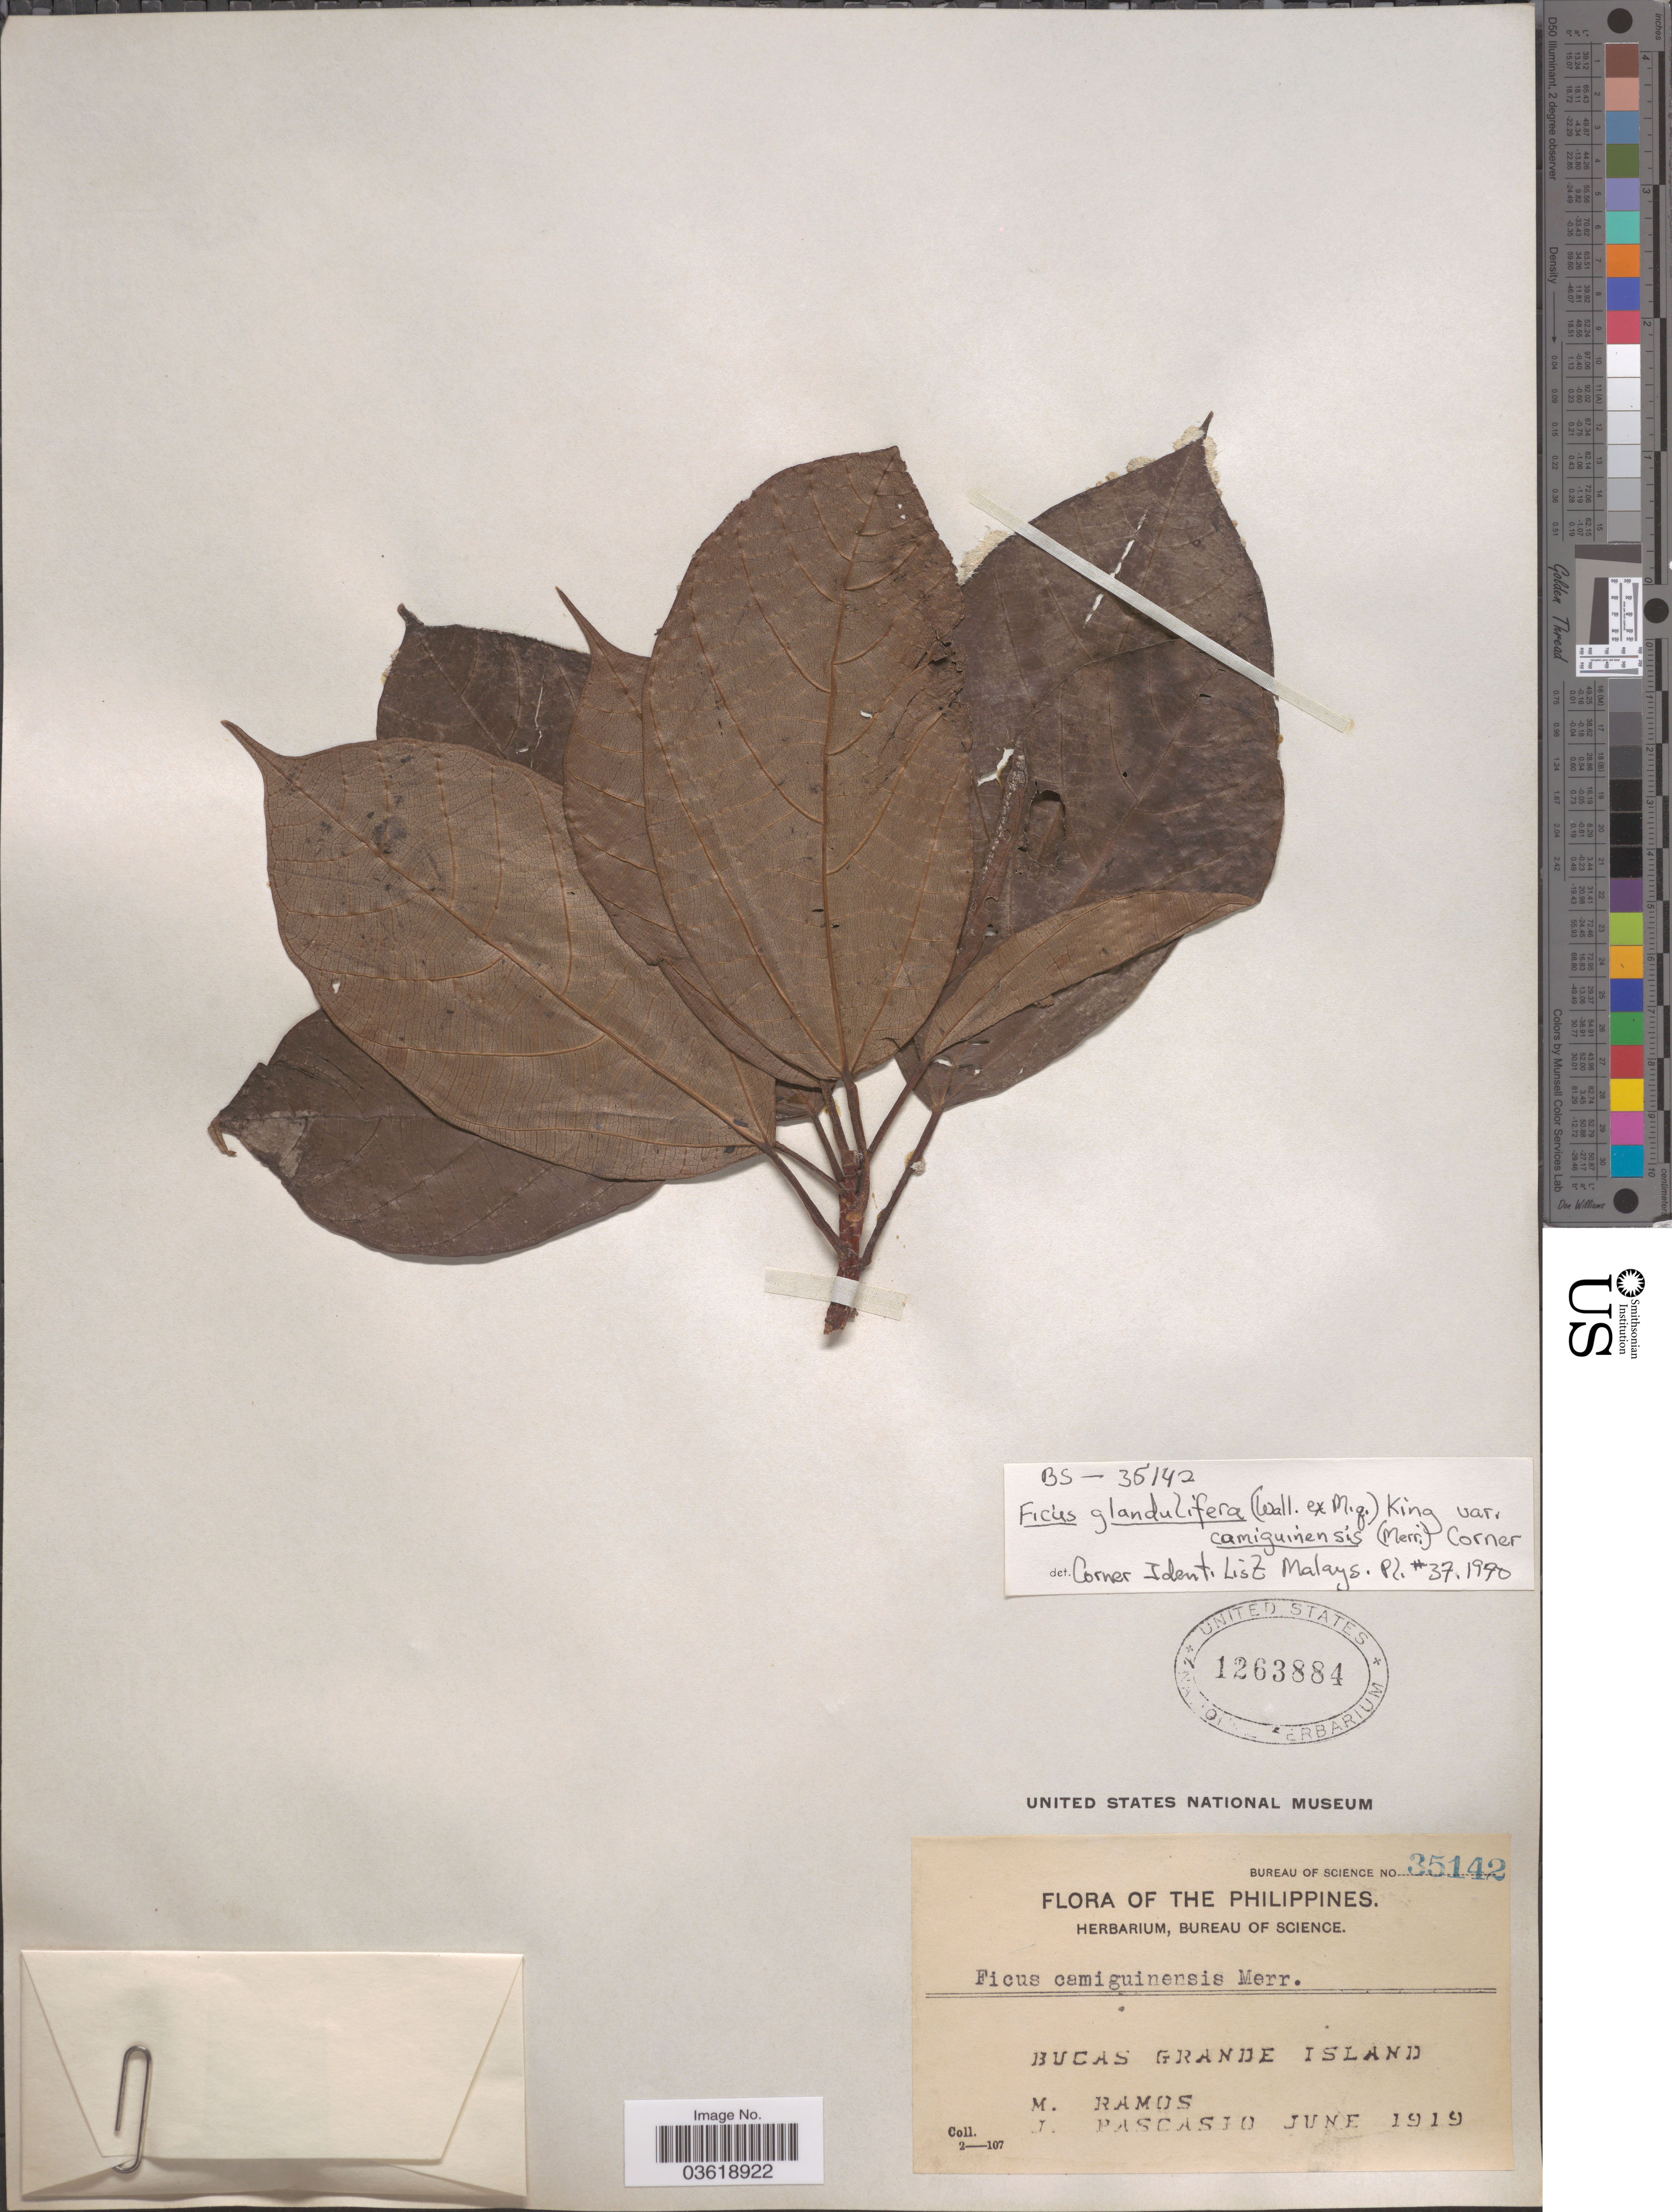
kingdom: Plantae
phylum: Tracheophyta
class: Magnoliopsida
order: Rosales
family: Moraceae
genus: Ficus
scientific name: Ficus glandulifera var. camiguinensis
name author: Corner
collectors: M. Ramos & J. Pascasio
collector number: Bureau of Science 35142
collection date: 1919-06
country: Philippines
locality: Bucas Grande Island.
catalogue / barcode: US 1263884